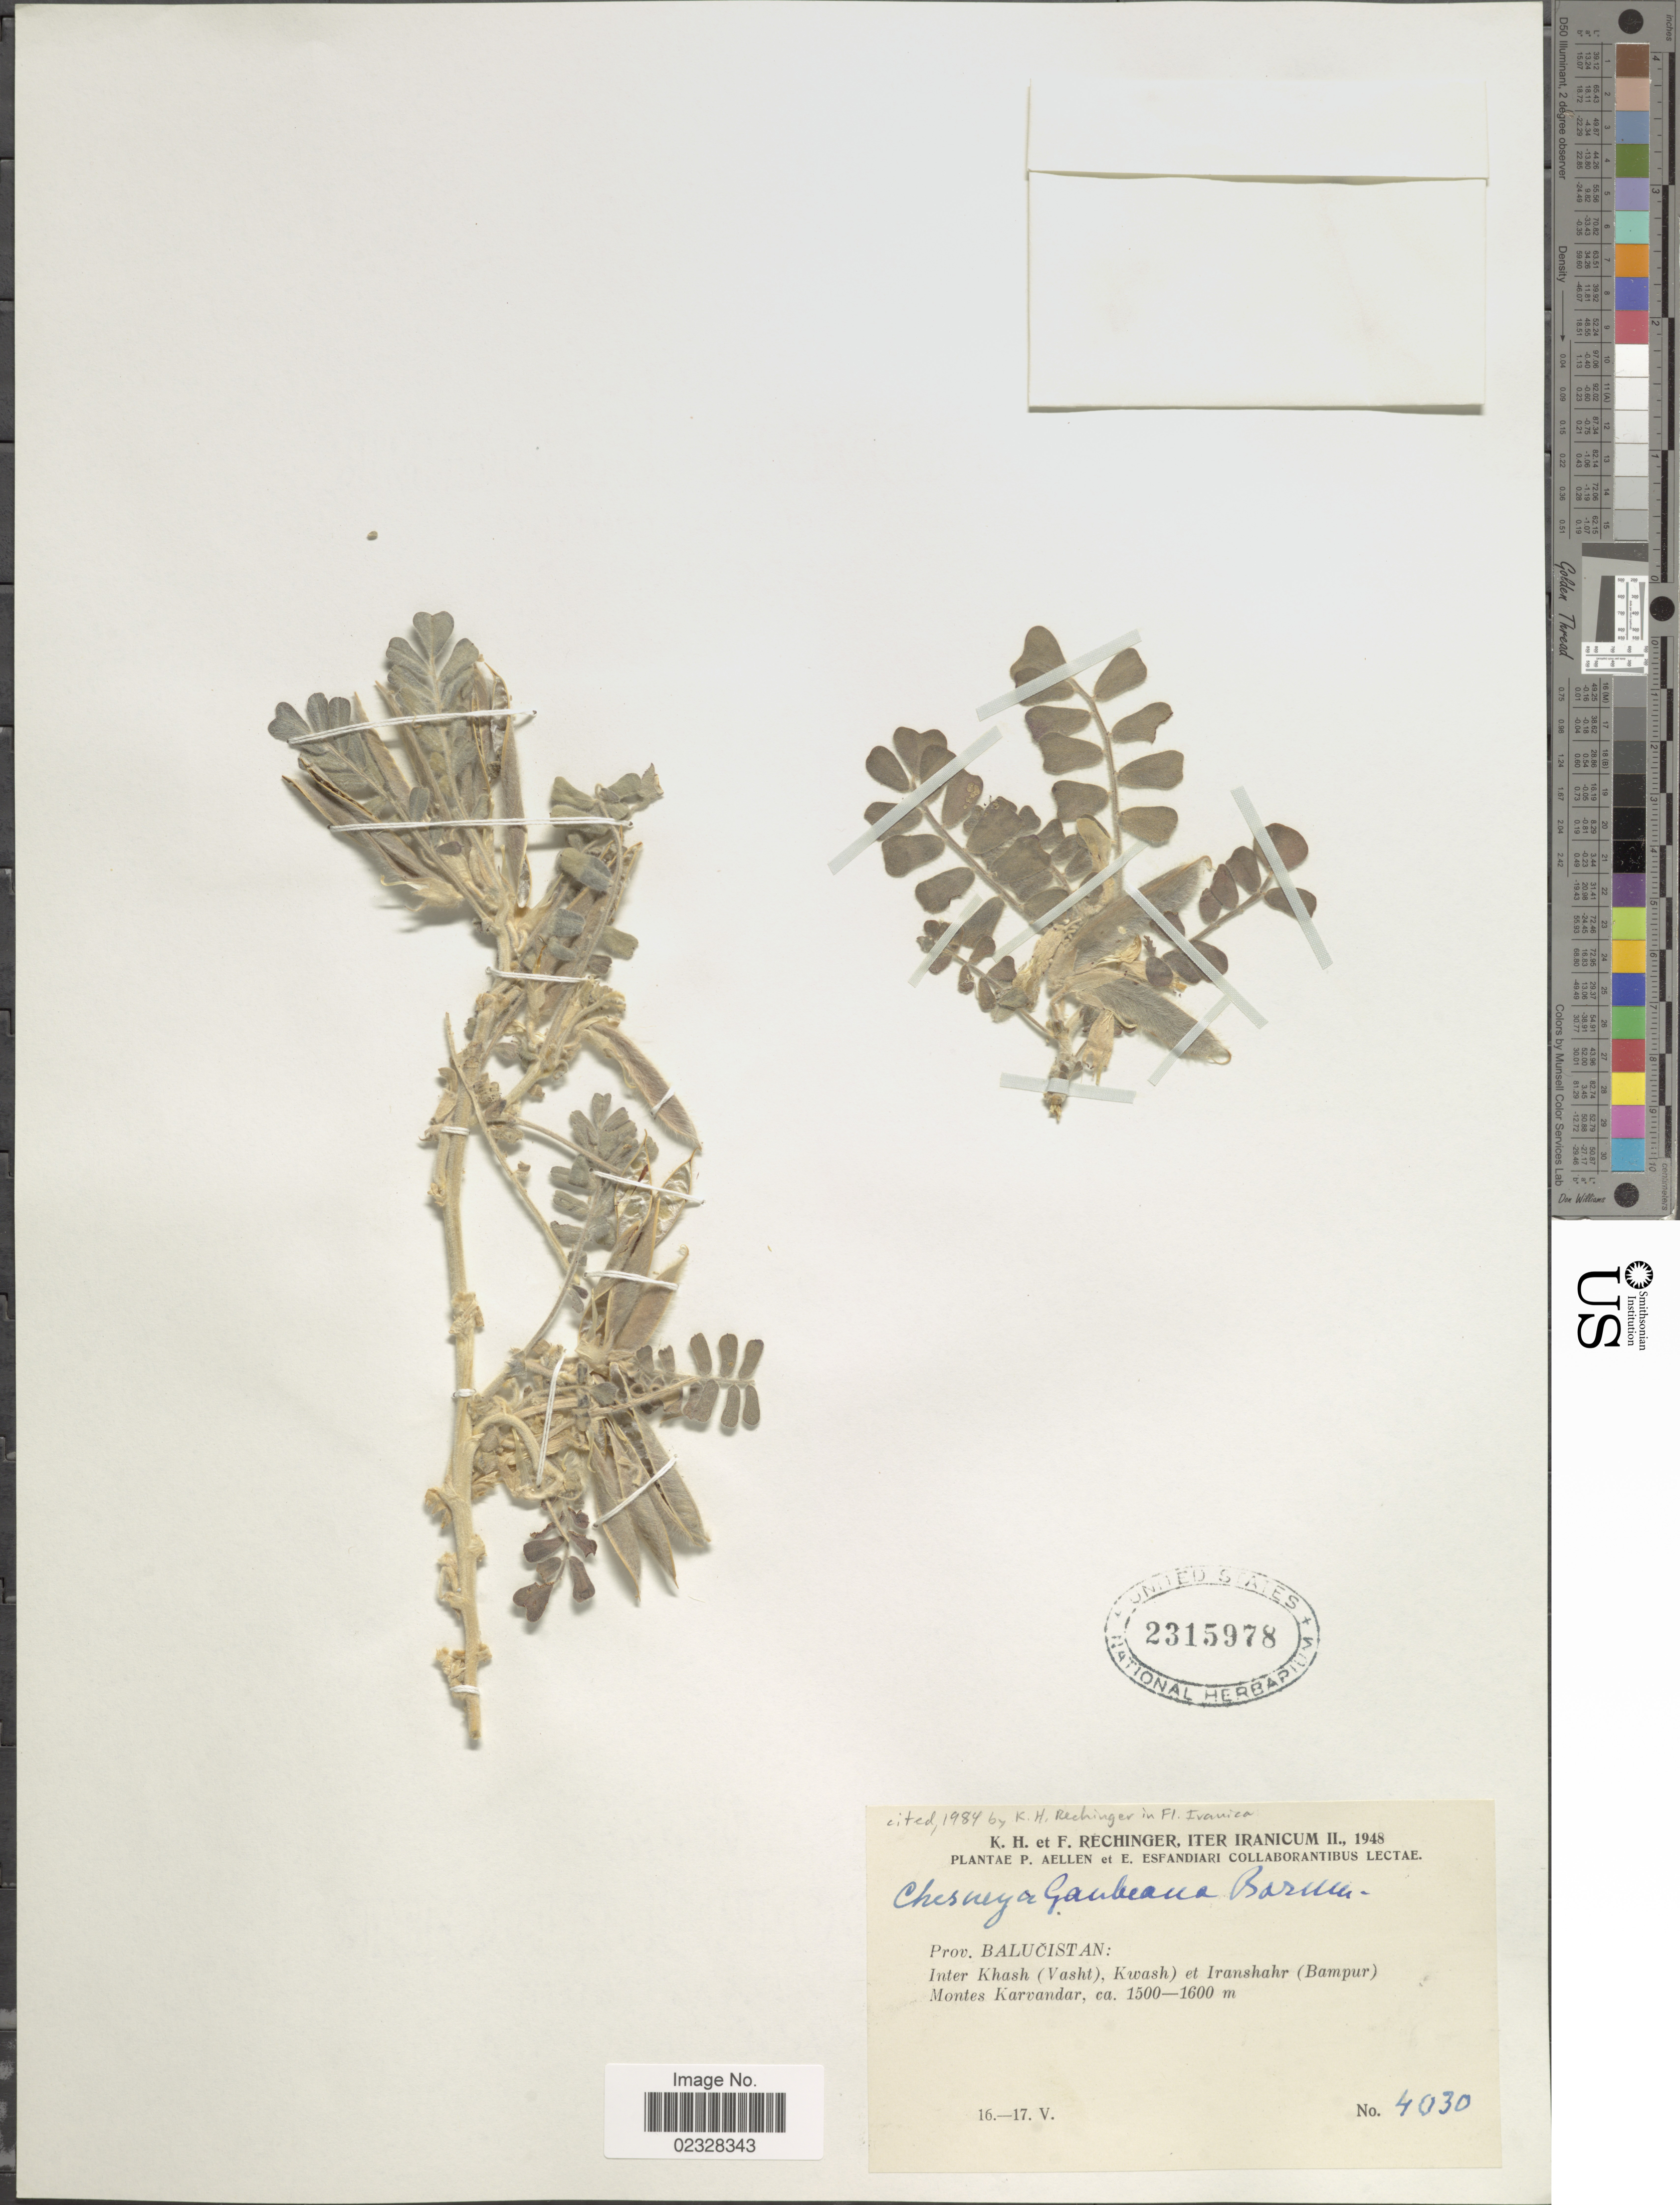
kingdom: Plantae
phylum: Tracheophyta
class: Magnoliopsida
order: Fabales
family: Fabaceae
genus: Chesneya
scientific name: Chesneya gaubaeana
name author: Bornm.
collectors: K. H. Rechinger, F. Rechinger, P. Aellen & E. Esfandiari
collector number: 4030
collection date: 1948-05-16/1948-05-17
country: Iran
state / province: Sistan and Baluchistan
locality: Prov. Balucistan: Inter Khash (Vasht), Kwash) et Iranshahr (Bampur), Montes Karvandar.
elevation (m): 1500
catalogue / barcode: US 2315978